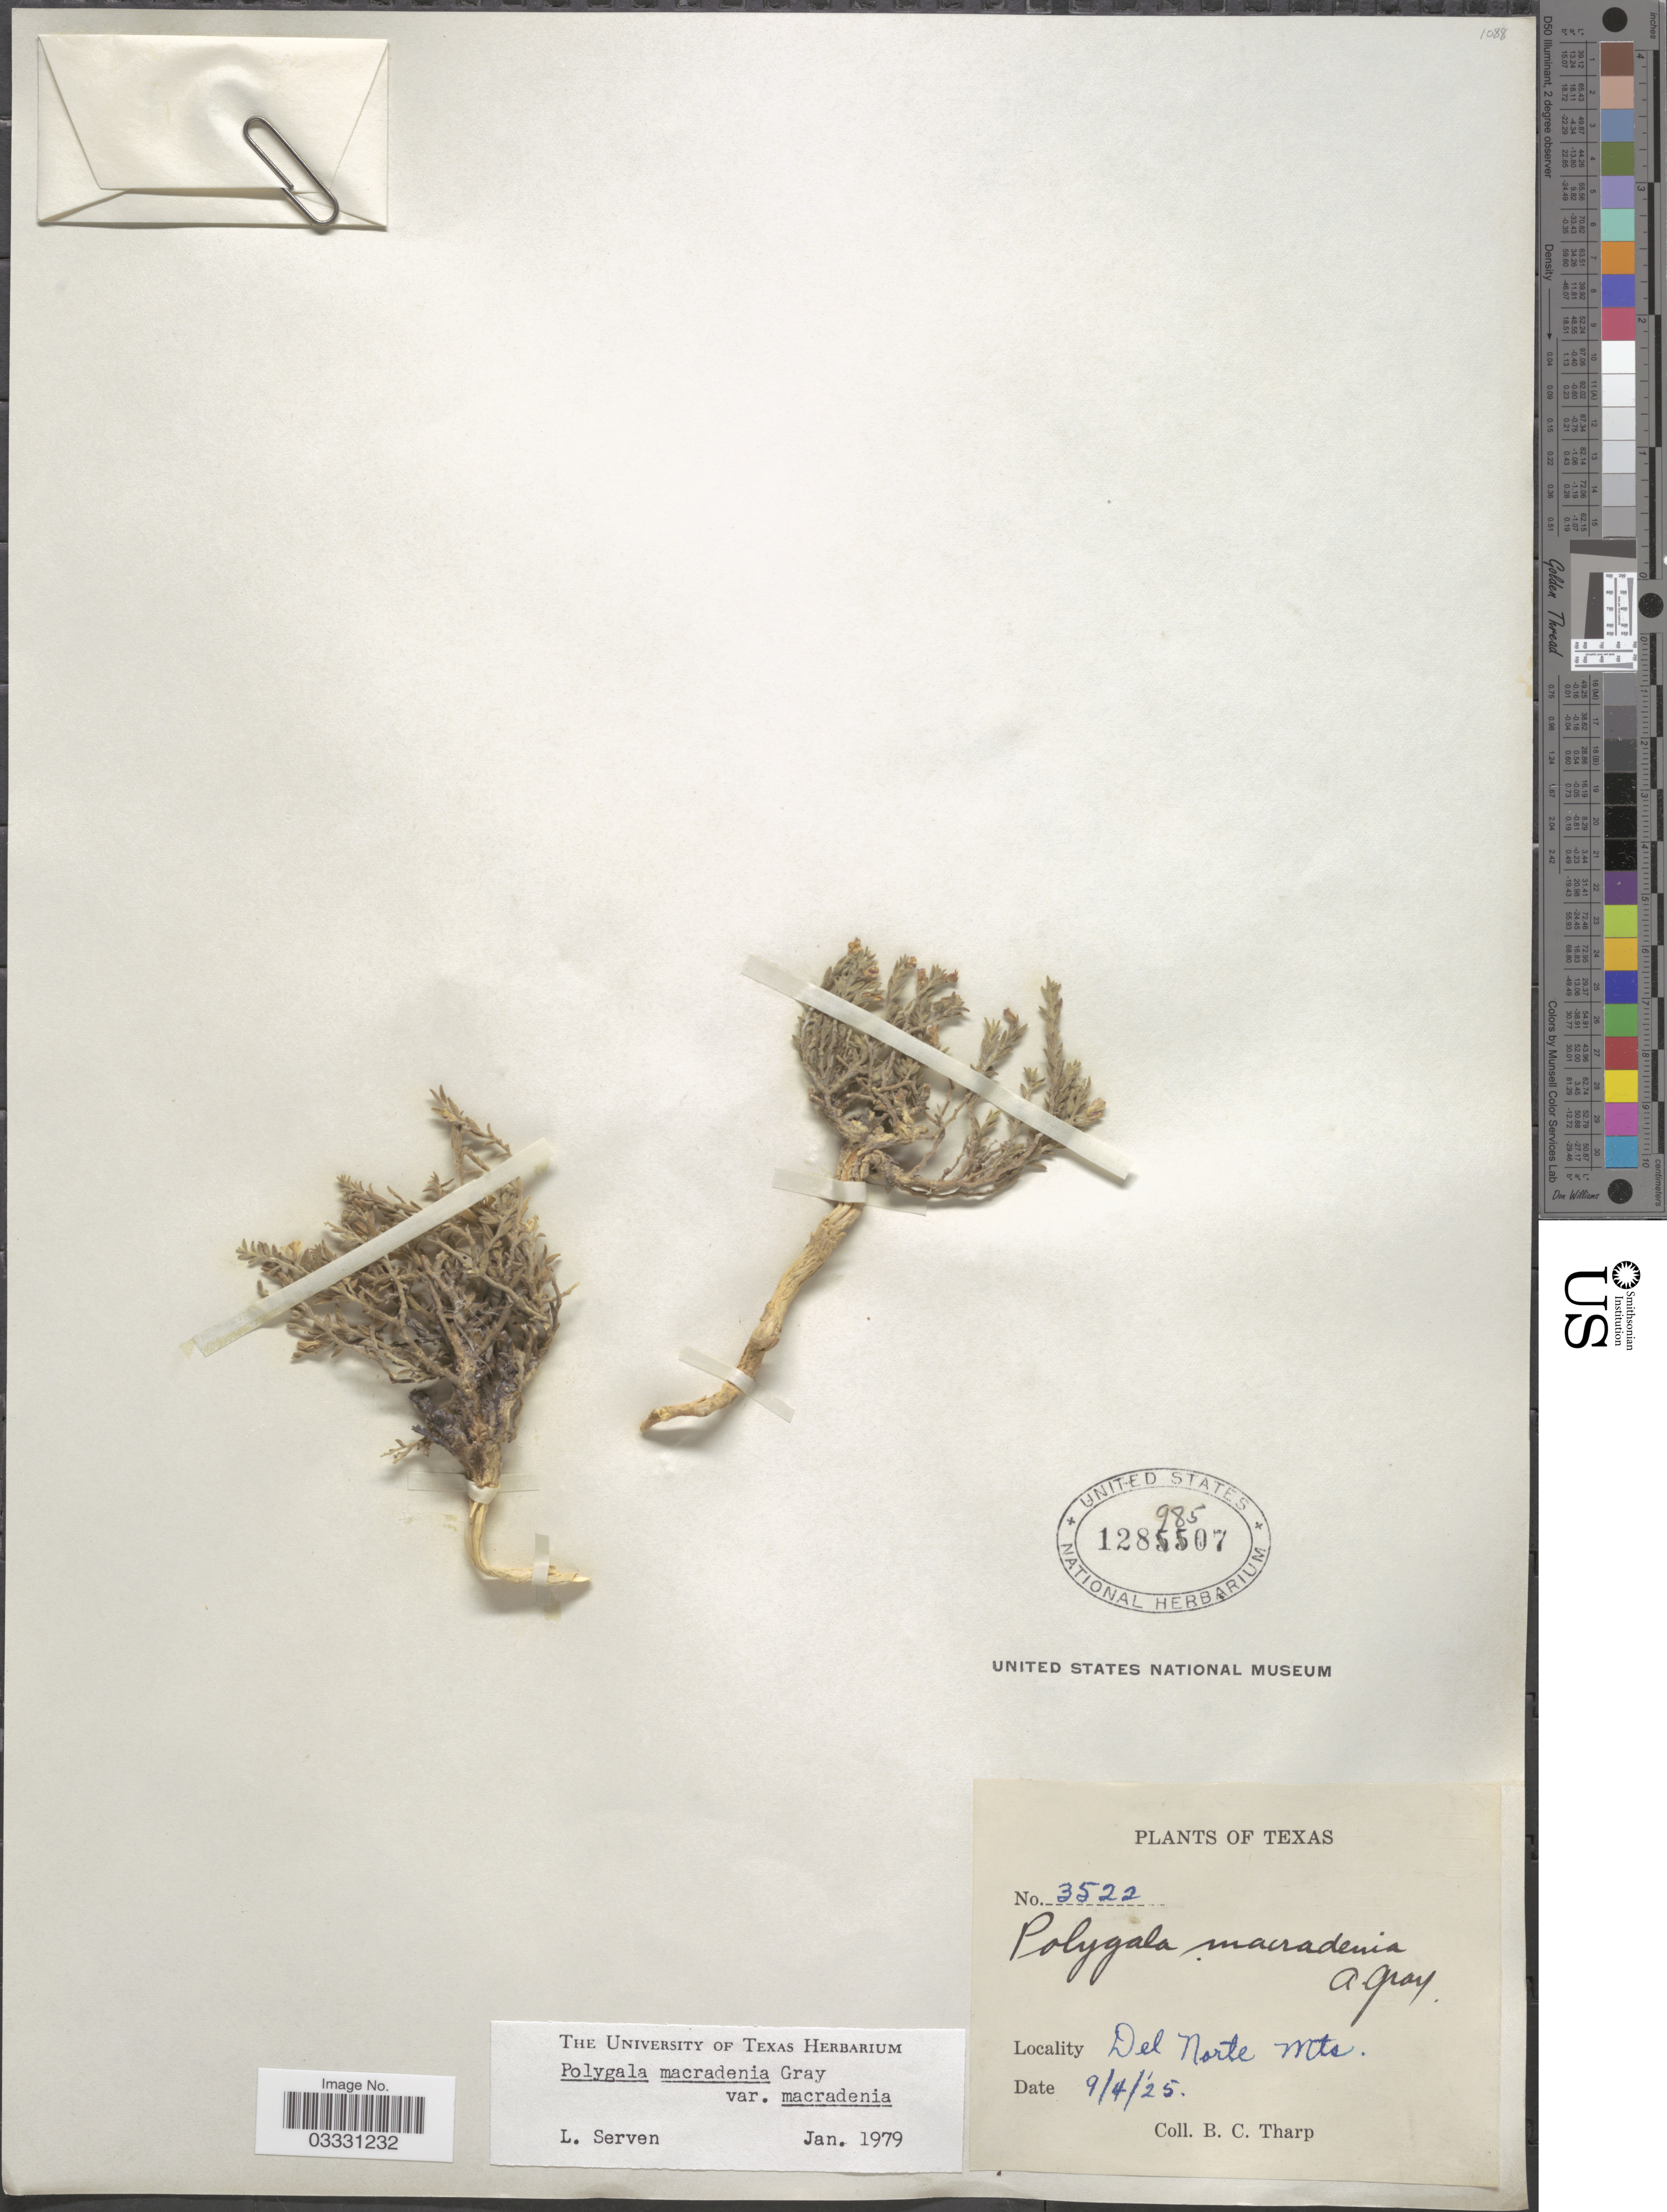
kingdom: Plantae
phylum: Tracheophyta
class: Magnoliopsida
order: Fabales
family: Polygalaceae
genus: Hebecarpa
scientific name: Hebecarpa macradenia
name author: (A. Gray) J.R. Abbott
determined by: Strong, Mark T., (BOT), Smithsonian Institution - National Museum of Natural History (UNITED STATES)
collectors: B. C. Tharp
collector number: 3522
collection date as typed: Transcribed d/m/y: 4/9/25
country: United States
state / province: Texas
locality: Del Norte Mts.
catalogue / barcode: US 12898507